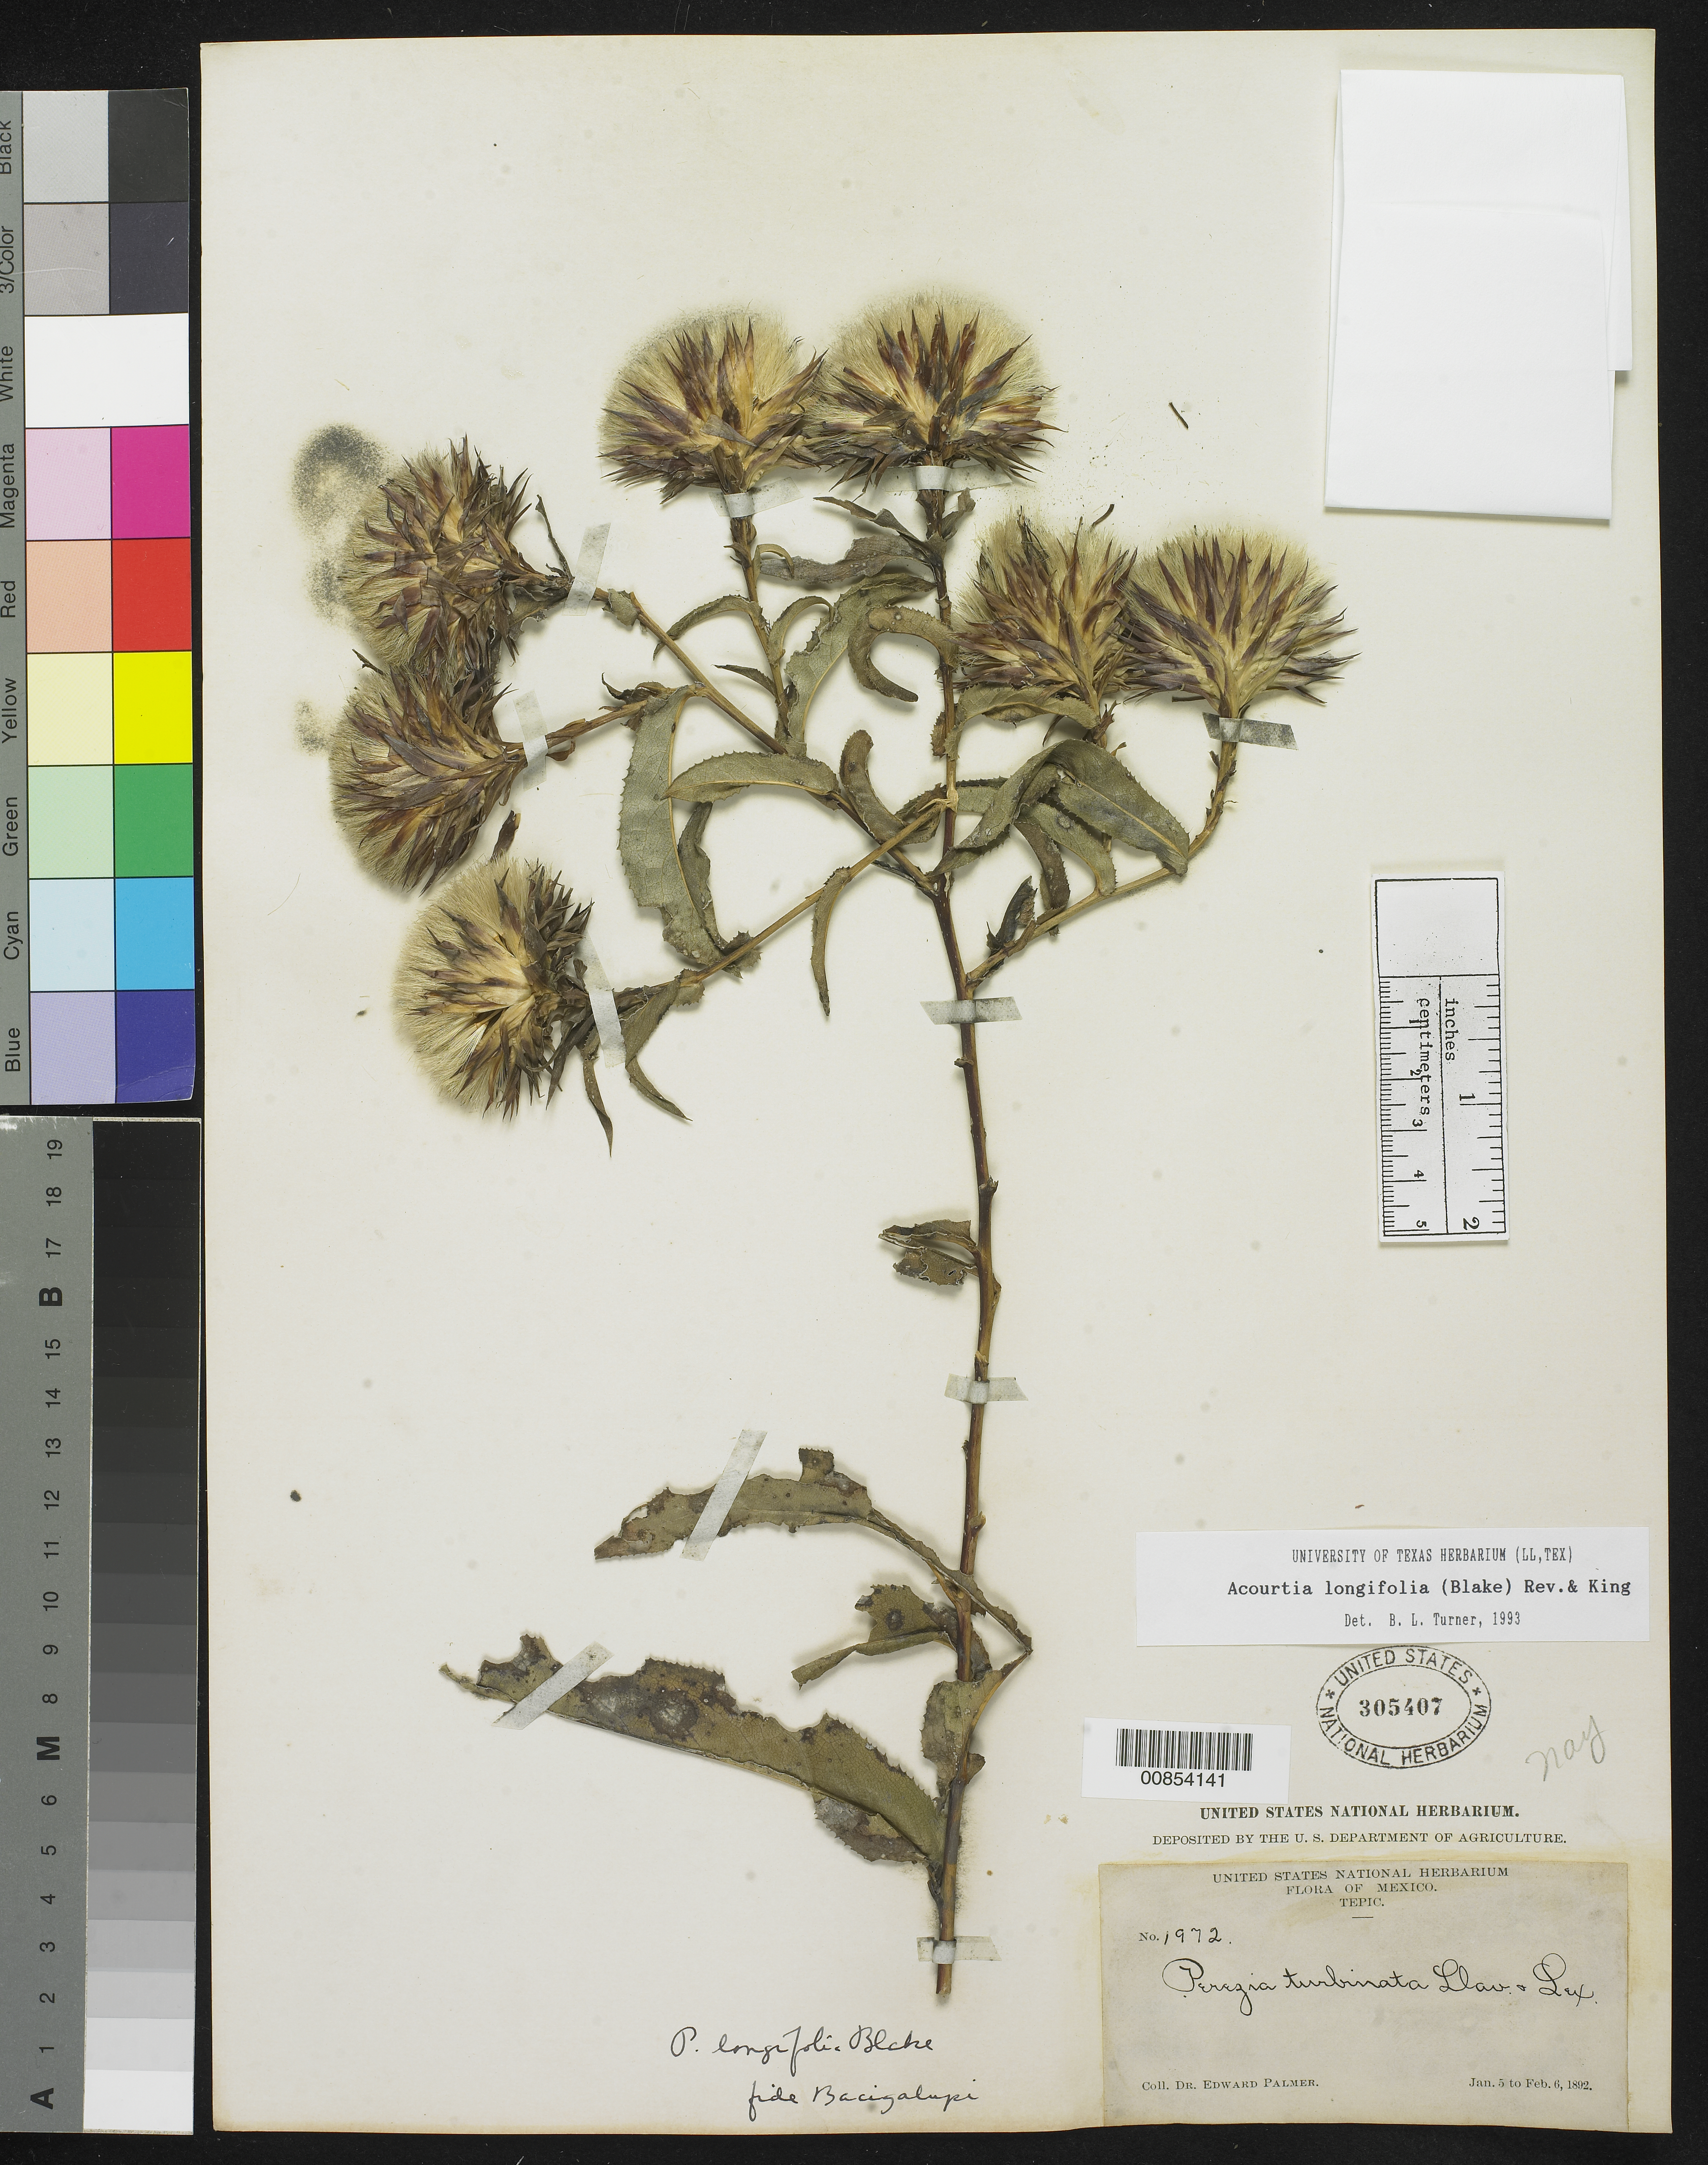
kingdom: Plantae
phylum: Tracheophyta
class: Magnoliopsida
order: Asterales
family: Asteraceae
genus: Acourtia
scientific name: Acourtia longifolia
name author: (S.F. Blake) Reveal & R.M. King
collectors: E. Palmer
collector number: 1972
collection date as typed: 05 Jan 1892 to 06 Feb 1892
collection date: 1892-01-05/1892-02-06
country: Mexico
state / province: Nayarit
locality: Tepic, Nayarit.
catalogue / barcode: US 305407